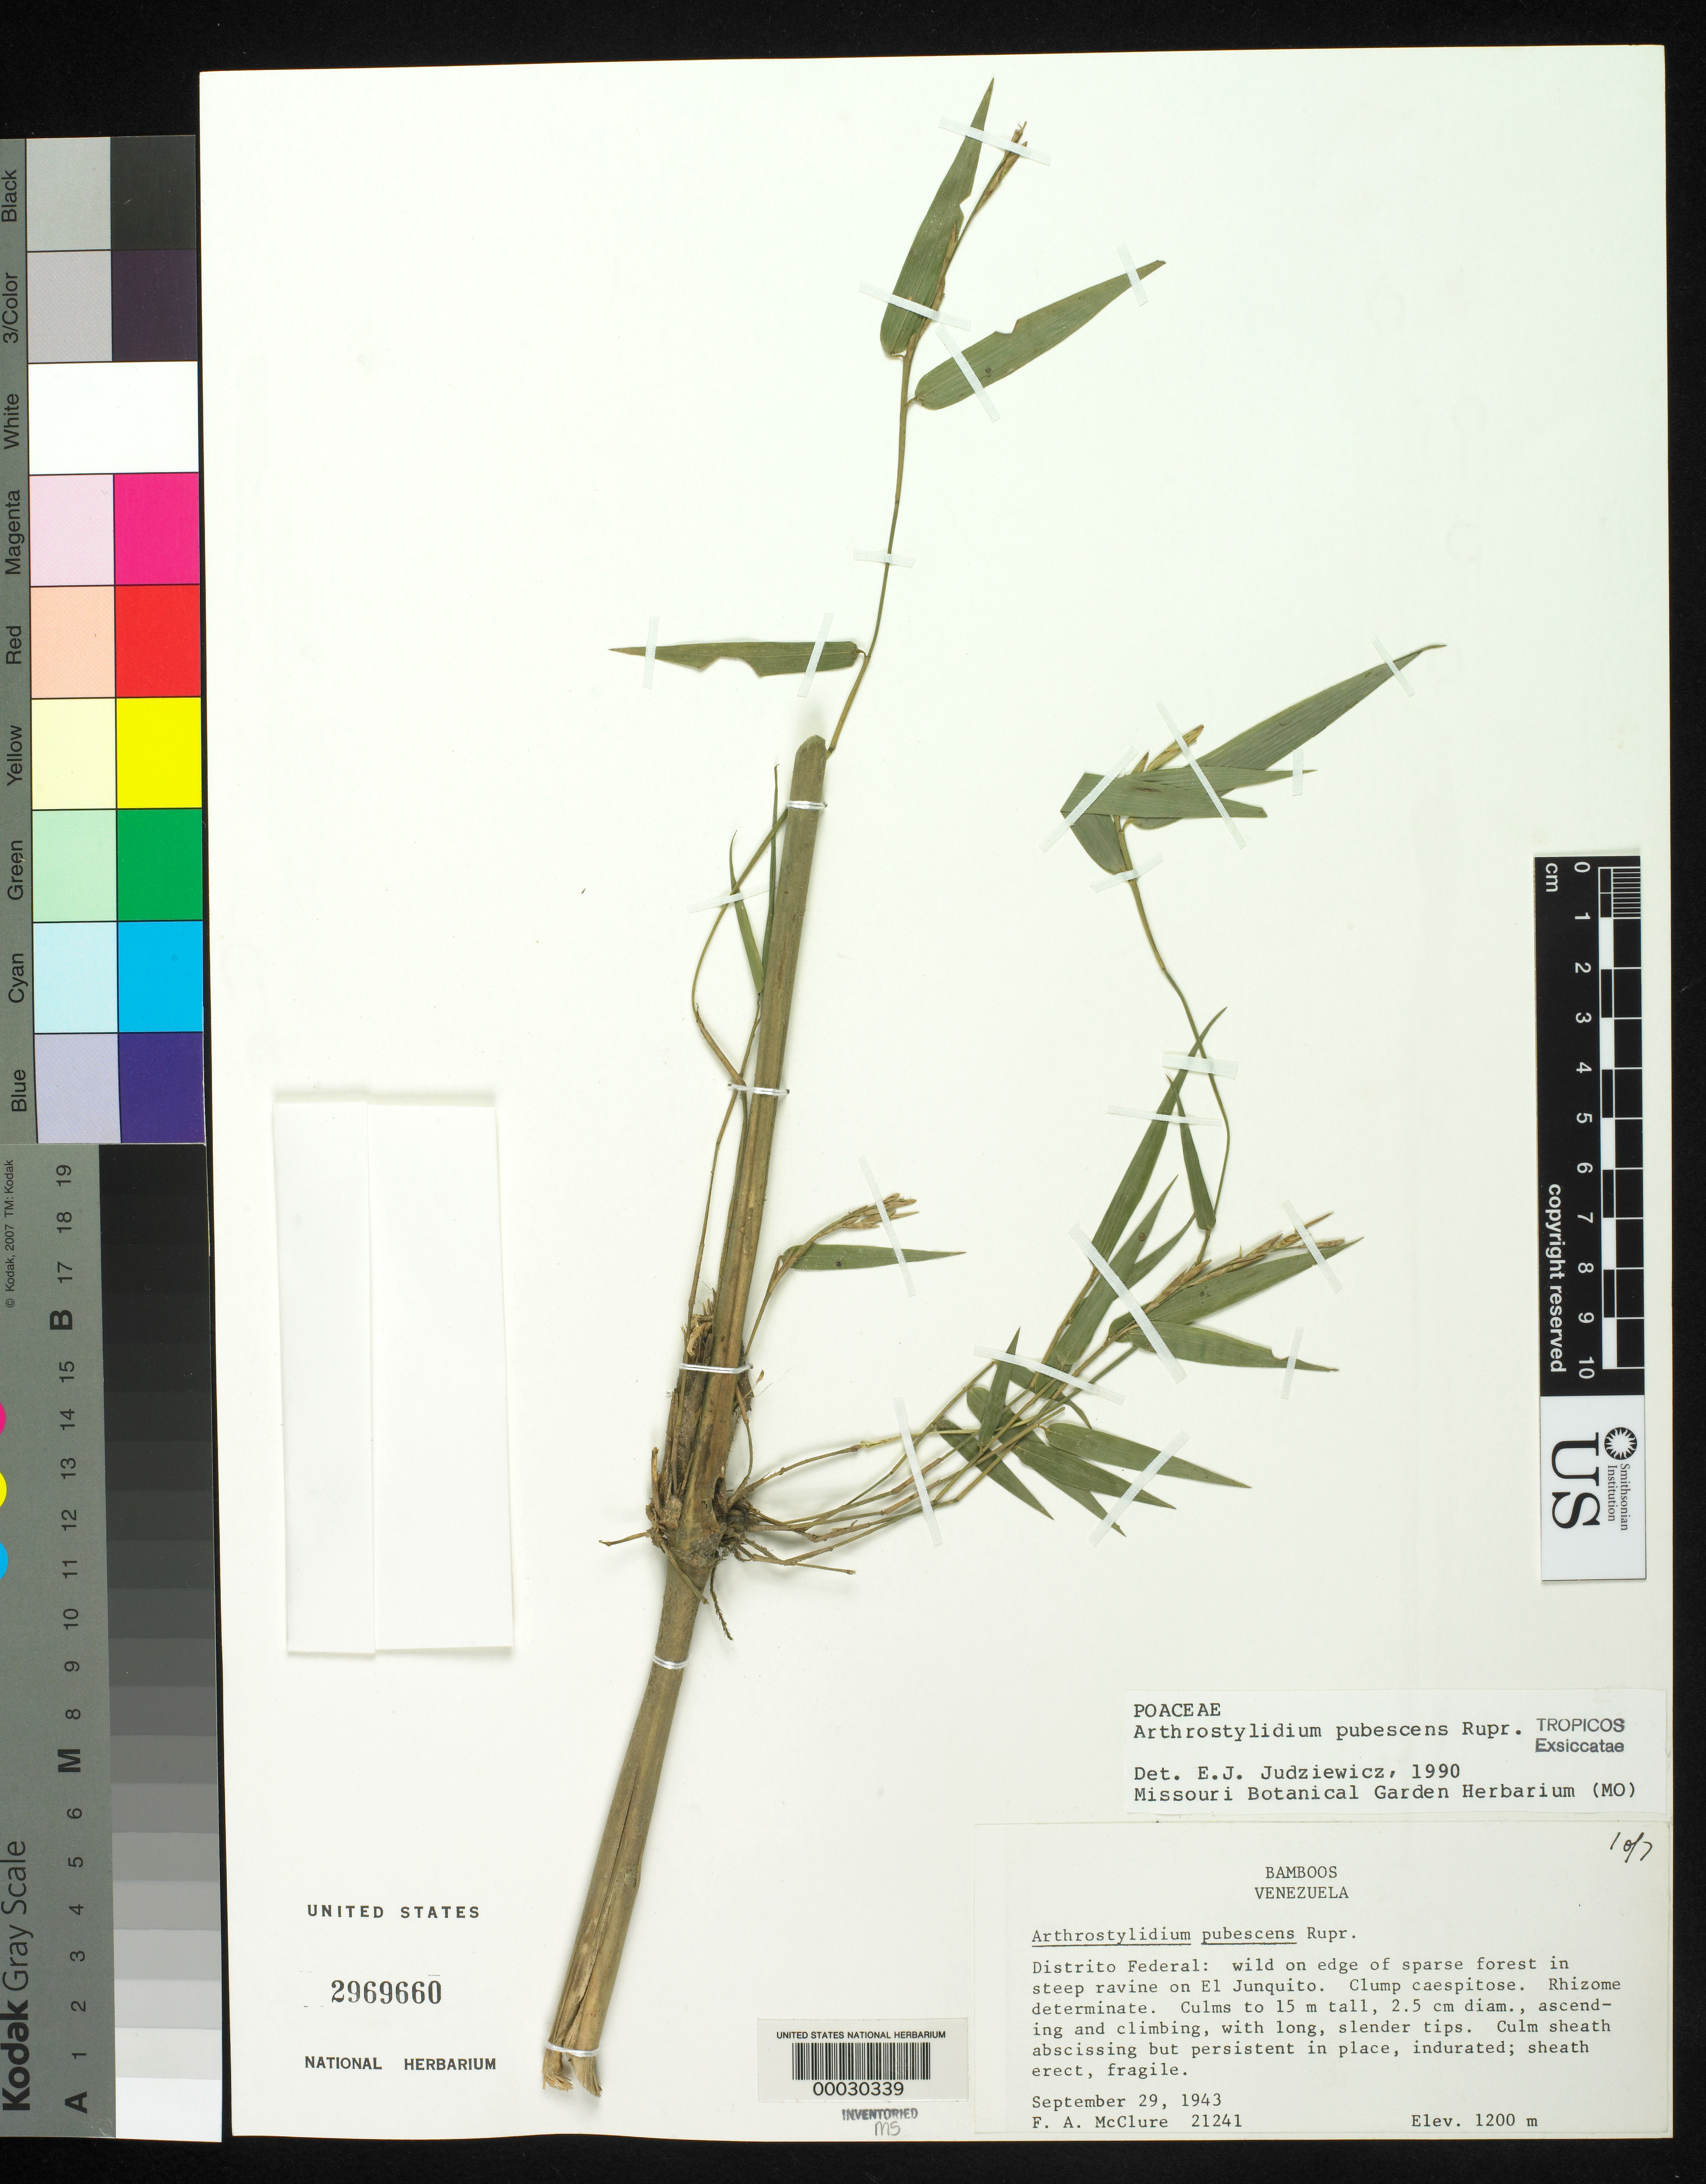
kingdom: Plantae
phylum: Tracheophyta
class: Liliopsida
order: Poales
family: Poaceae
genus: Arthrostylidium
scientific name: Arthrostylidium pubescens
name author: Rupr.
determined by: Judziewicz, E. J.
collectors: F. A. McClure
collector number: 21241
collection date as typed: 29 Sep 1943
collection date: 1943-09-29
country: Venezuela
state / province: Distrito Federal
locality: El junquito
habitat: On edge of sparse forest in steep ravine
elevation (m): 1200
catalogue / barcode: US 2969660